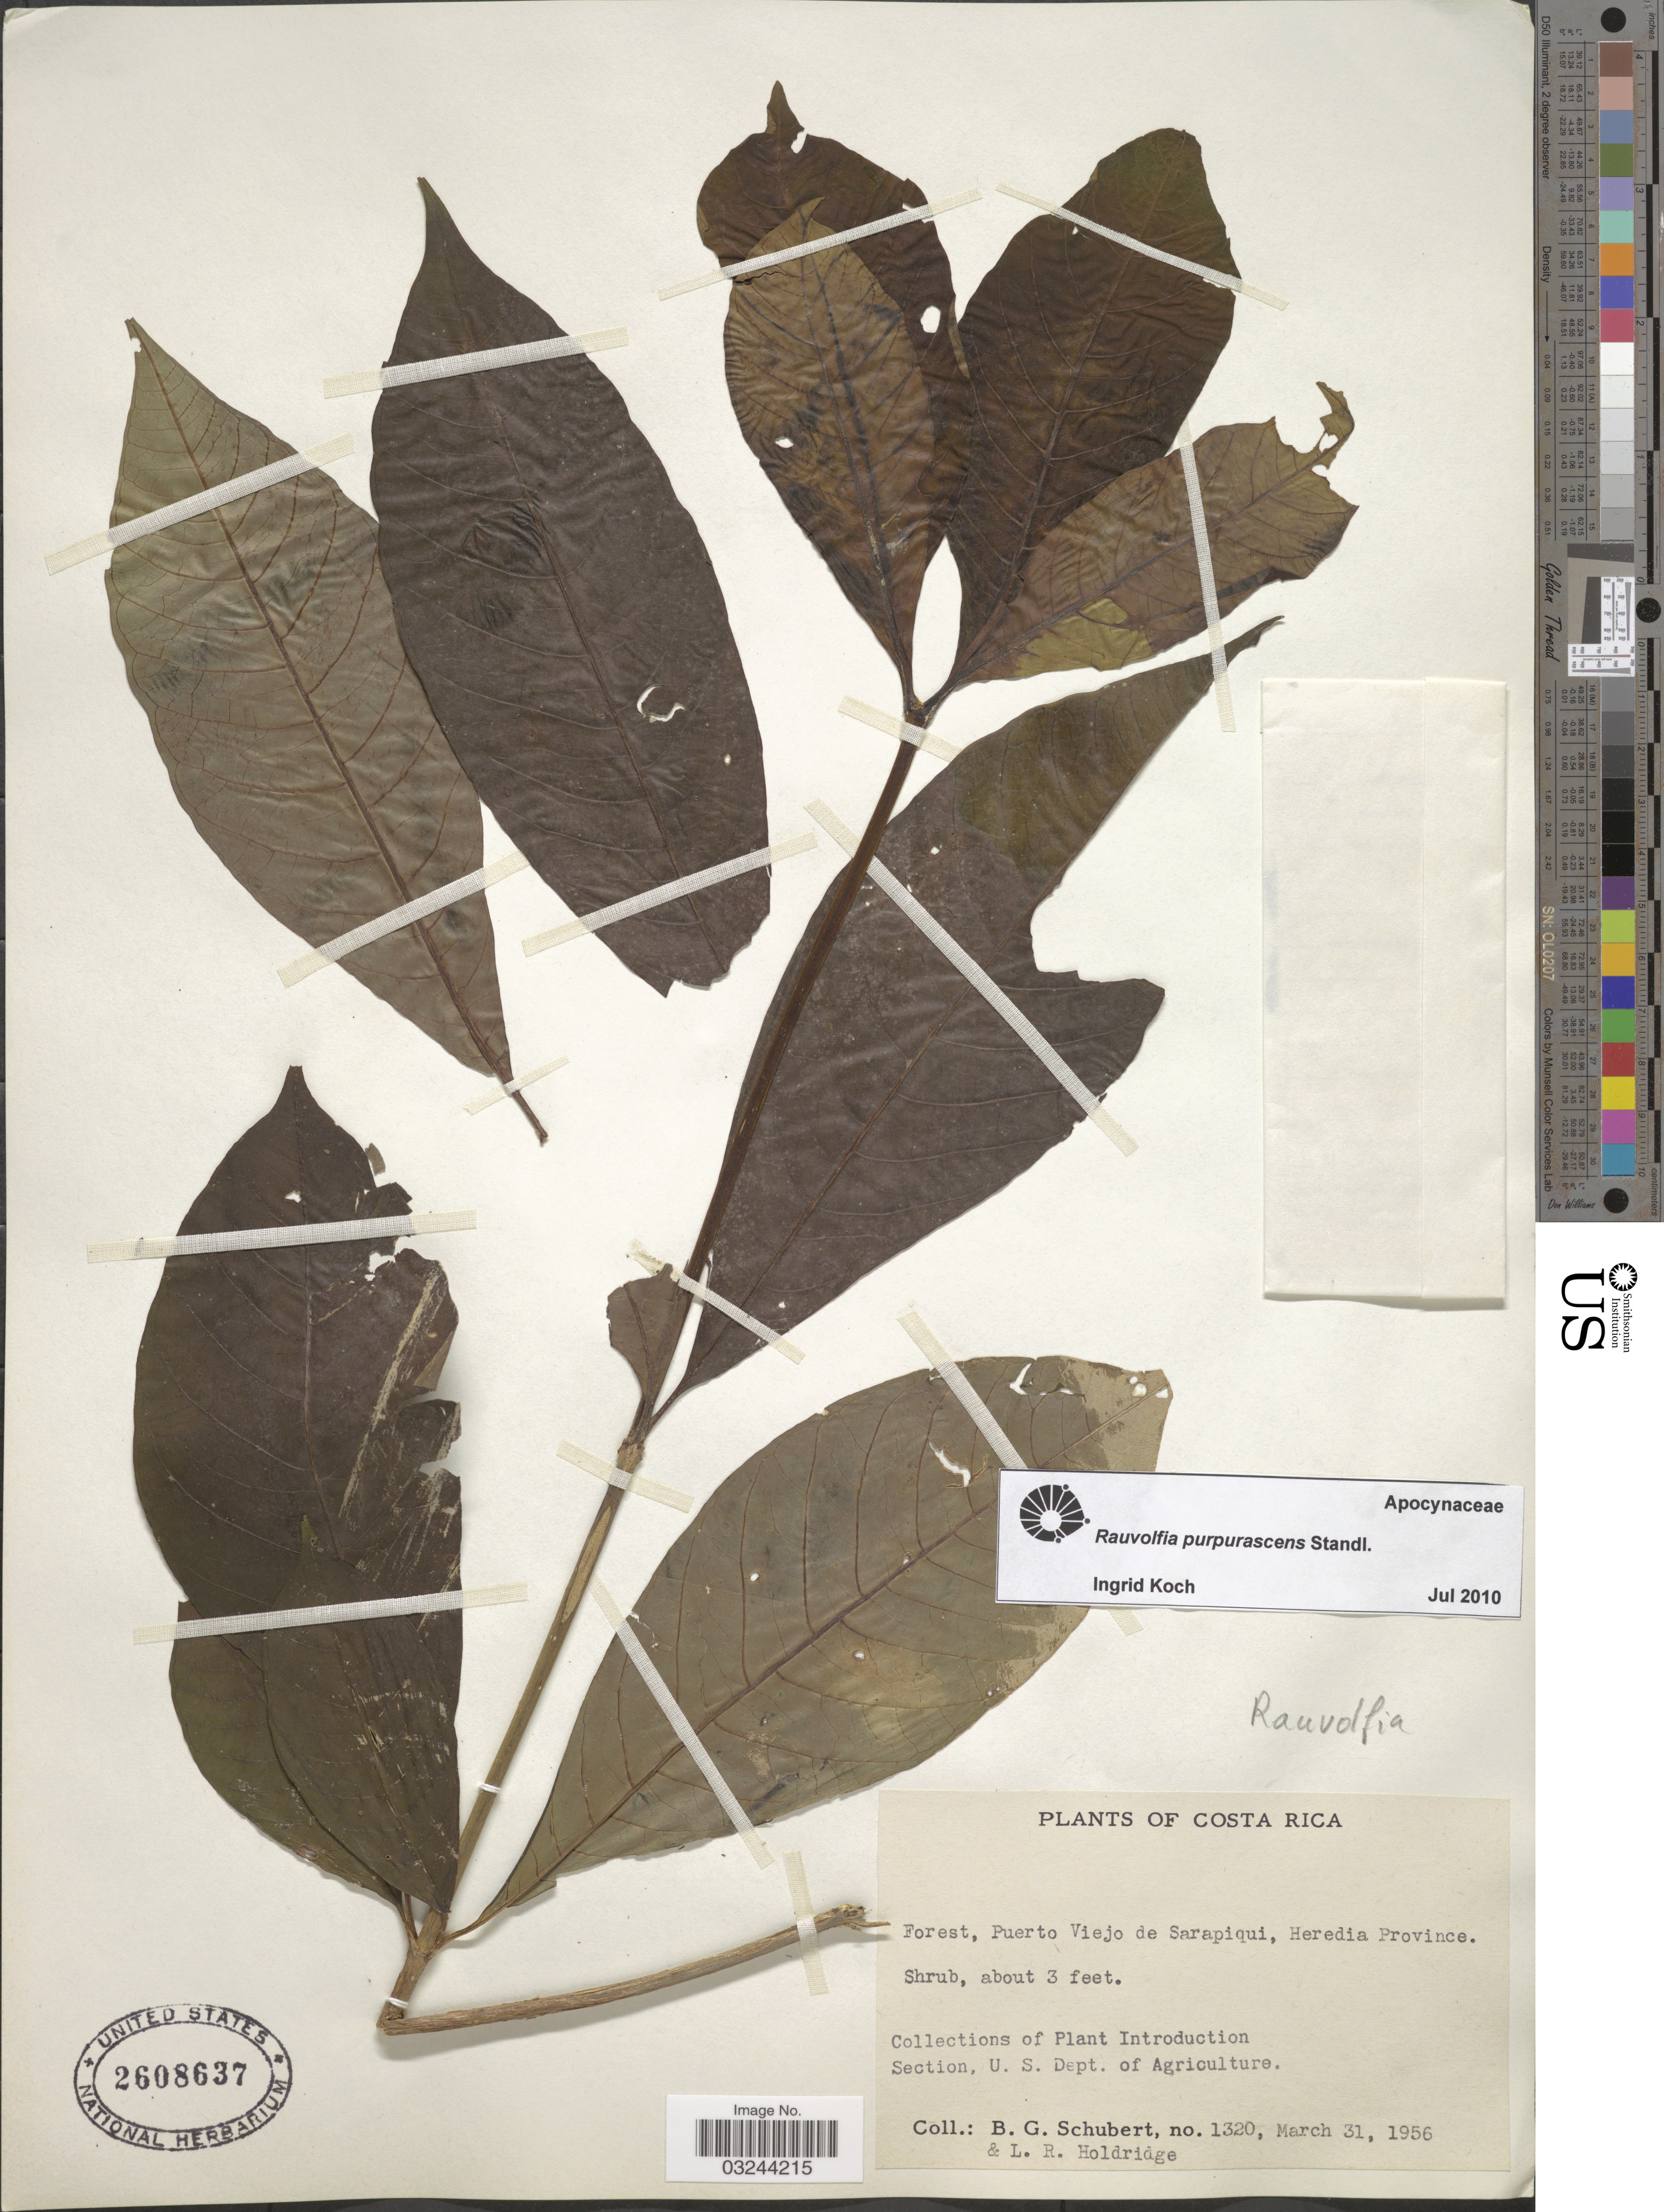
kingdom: Plantae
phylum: Tracheophyta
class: Magnoliopsida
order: Gentianales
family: Apocynaceae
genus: Rauvolfia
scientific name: Rauvolfia purpurascens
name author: Standl.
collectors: B. Schubert & L. Holdridge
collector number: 1320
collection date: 1956-03-31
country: Costa Rica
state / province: Heredia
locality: Forest, Puerto Viejo de Sarapiqui, Heredia Province.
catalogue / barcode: US 2608637